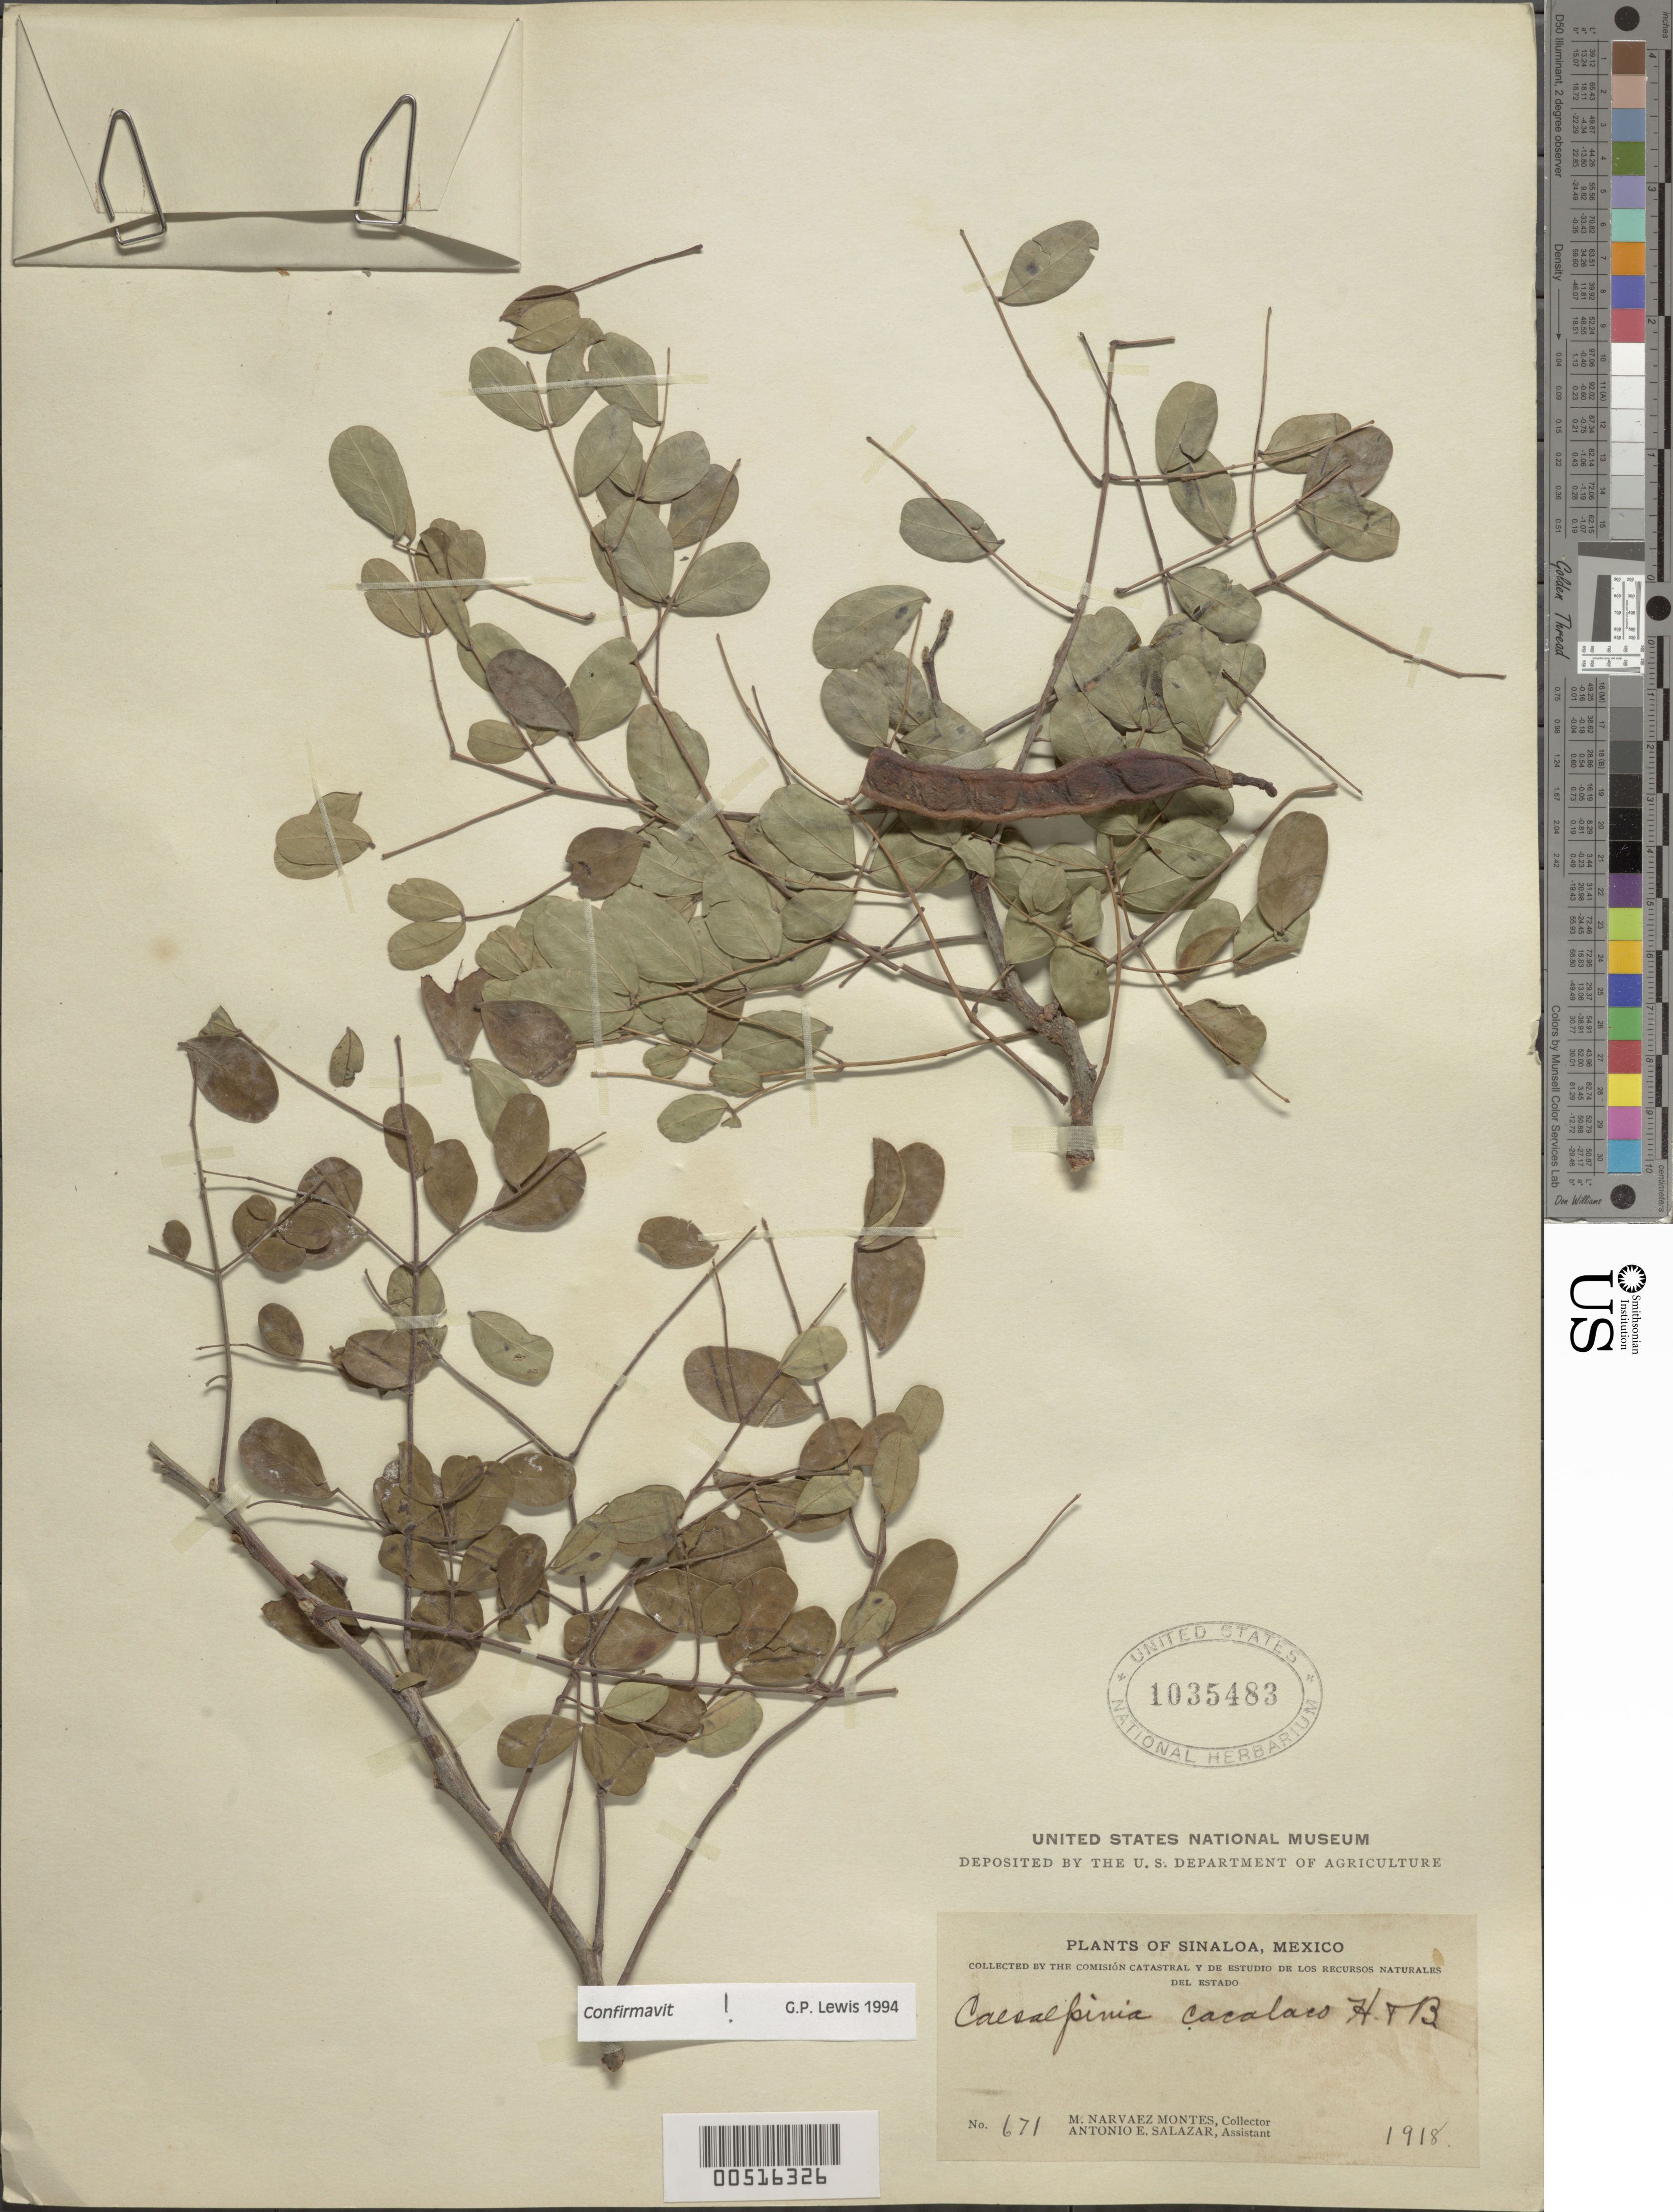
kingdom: Plantae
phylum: Tracheophyta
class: Magnoliopsida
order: Fabales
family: Fabaceae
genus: Tara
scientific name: Tara cacalaco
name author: (Bonpl.) Molinari & Sánchez Och.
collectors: M. Montes & A. E. Salazar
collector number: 671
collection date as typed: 1918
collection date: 1918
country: Mexico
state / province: Sinaloa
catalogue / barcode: US 1035483